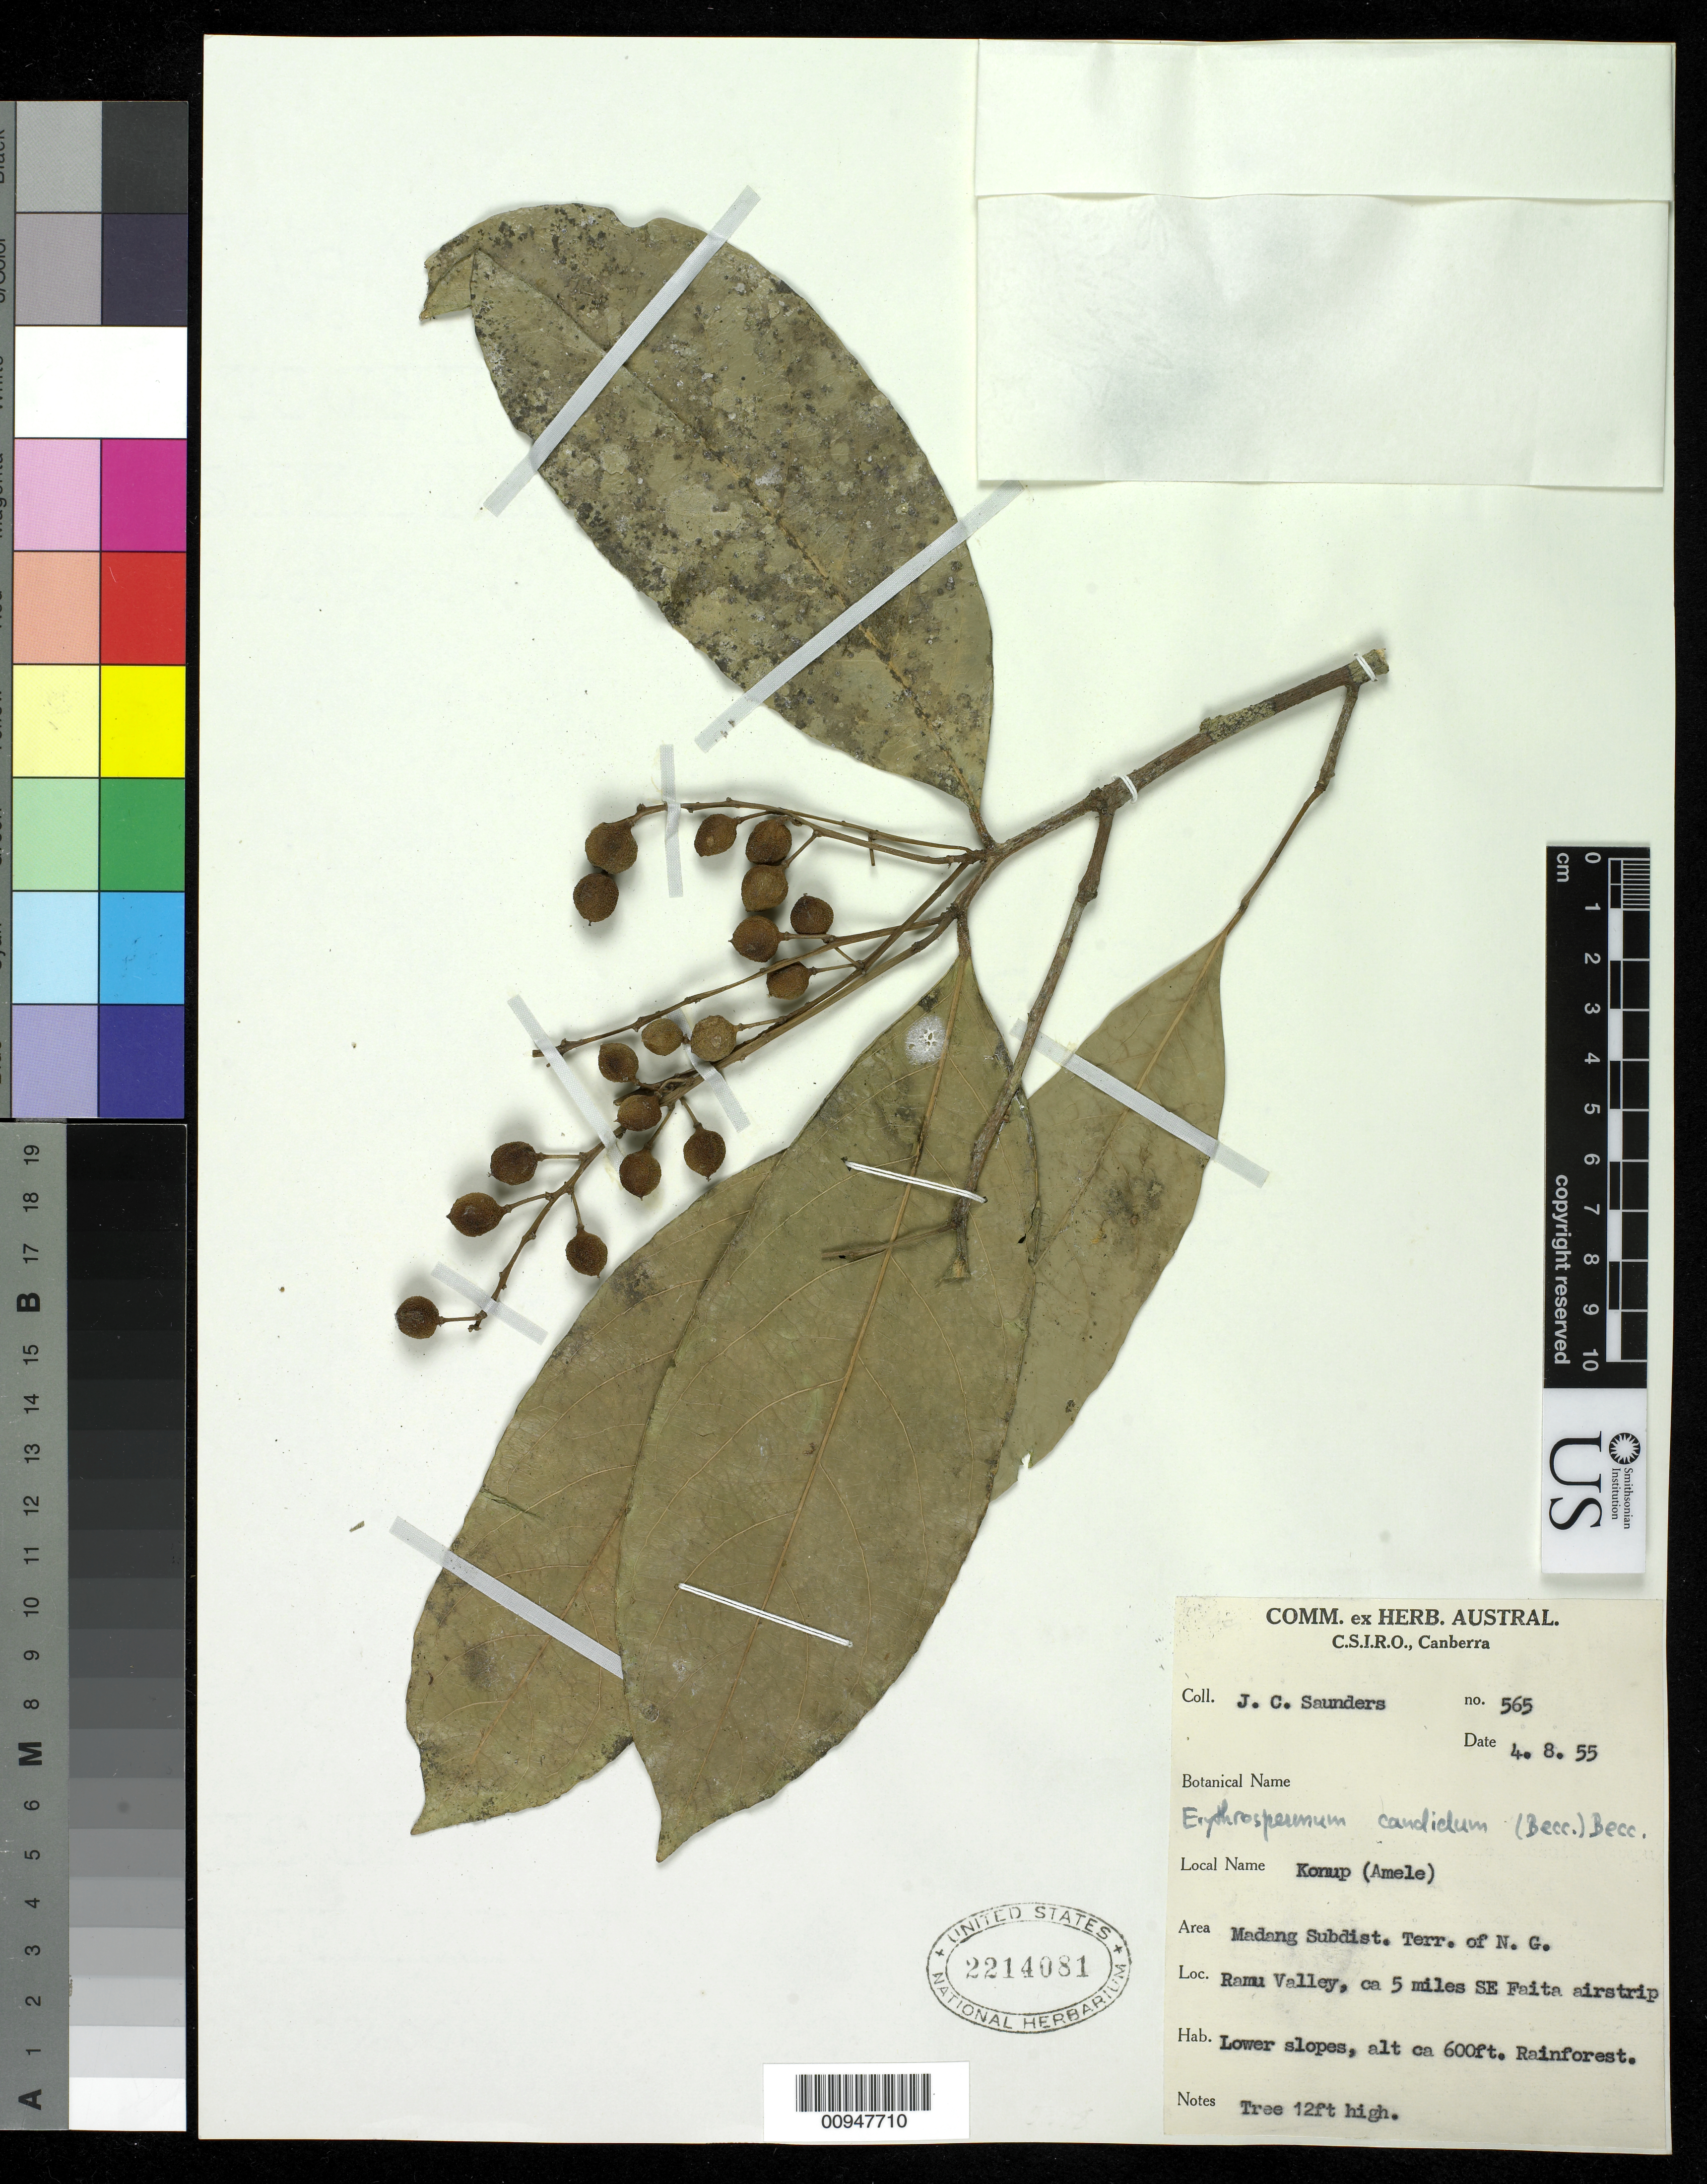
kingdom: Plantae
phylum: Tracheophyta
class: Magnoliopsida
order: Malpighiales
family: Achariaceae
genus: Erythrospermum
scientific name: Erythrospermum candidum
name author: (Becc.) Becc.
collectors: J. C. Saunders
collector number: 565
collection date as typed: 04 Aug 1955 or 08 Aug 1955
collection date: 1955-08-04 or 1955-08-08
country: Papua New Guinea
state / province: Madang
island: New Guinea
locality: Madang Subdistrict. Terr. of N.G. Ramu Valley, c.5 miles SE Faita airstrip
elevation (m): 183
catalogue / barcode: US 2214081